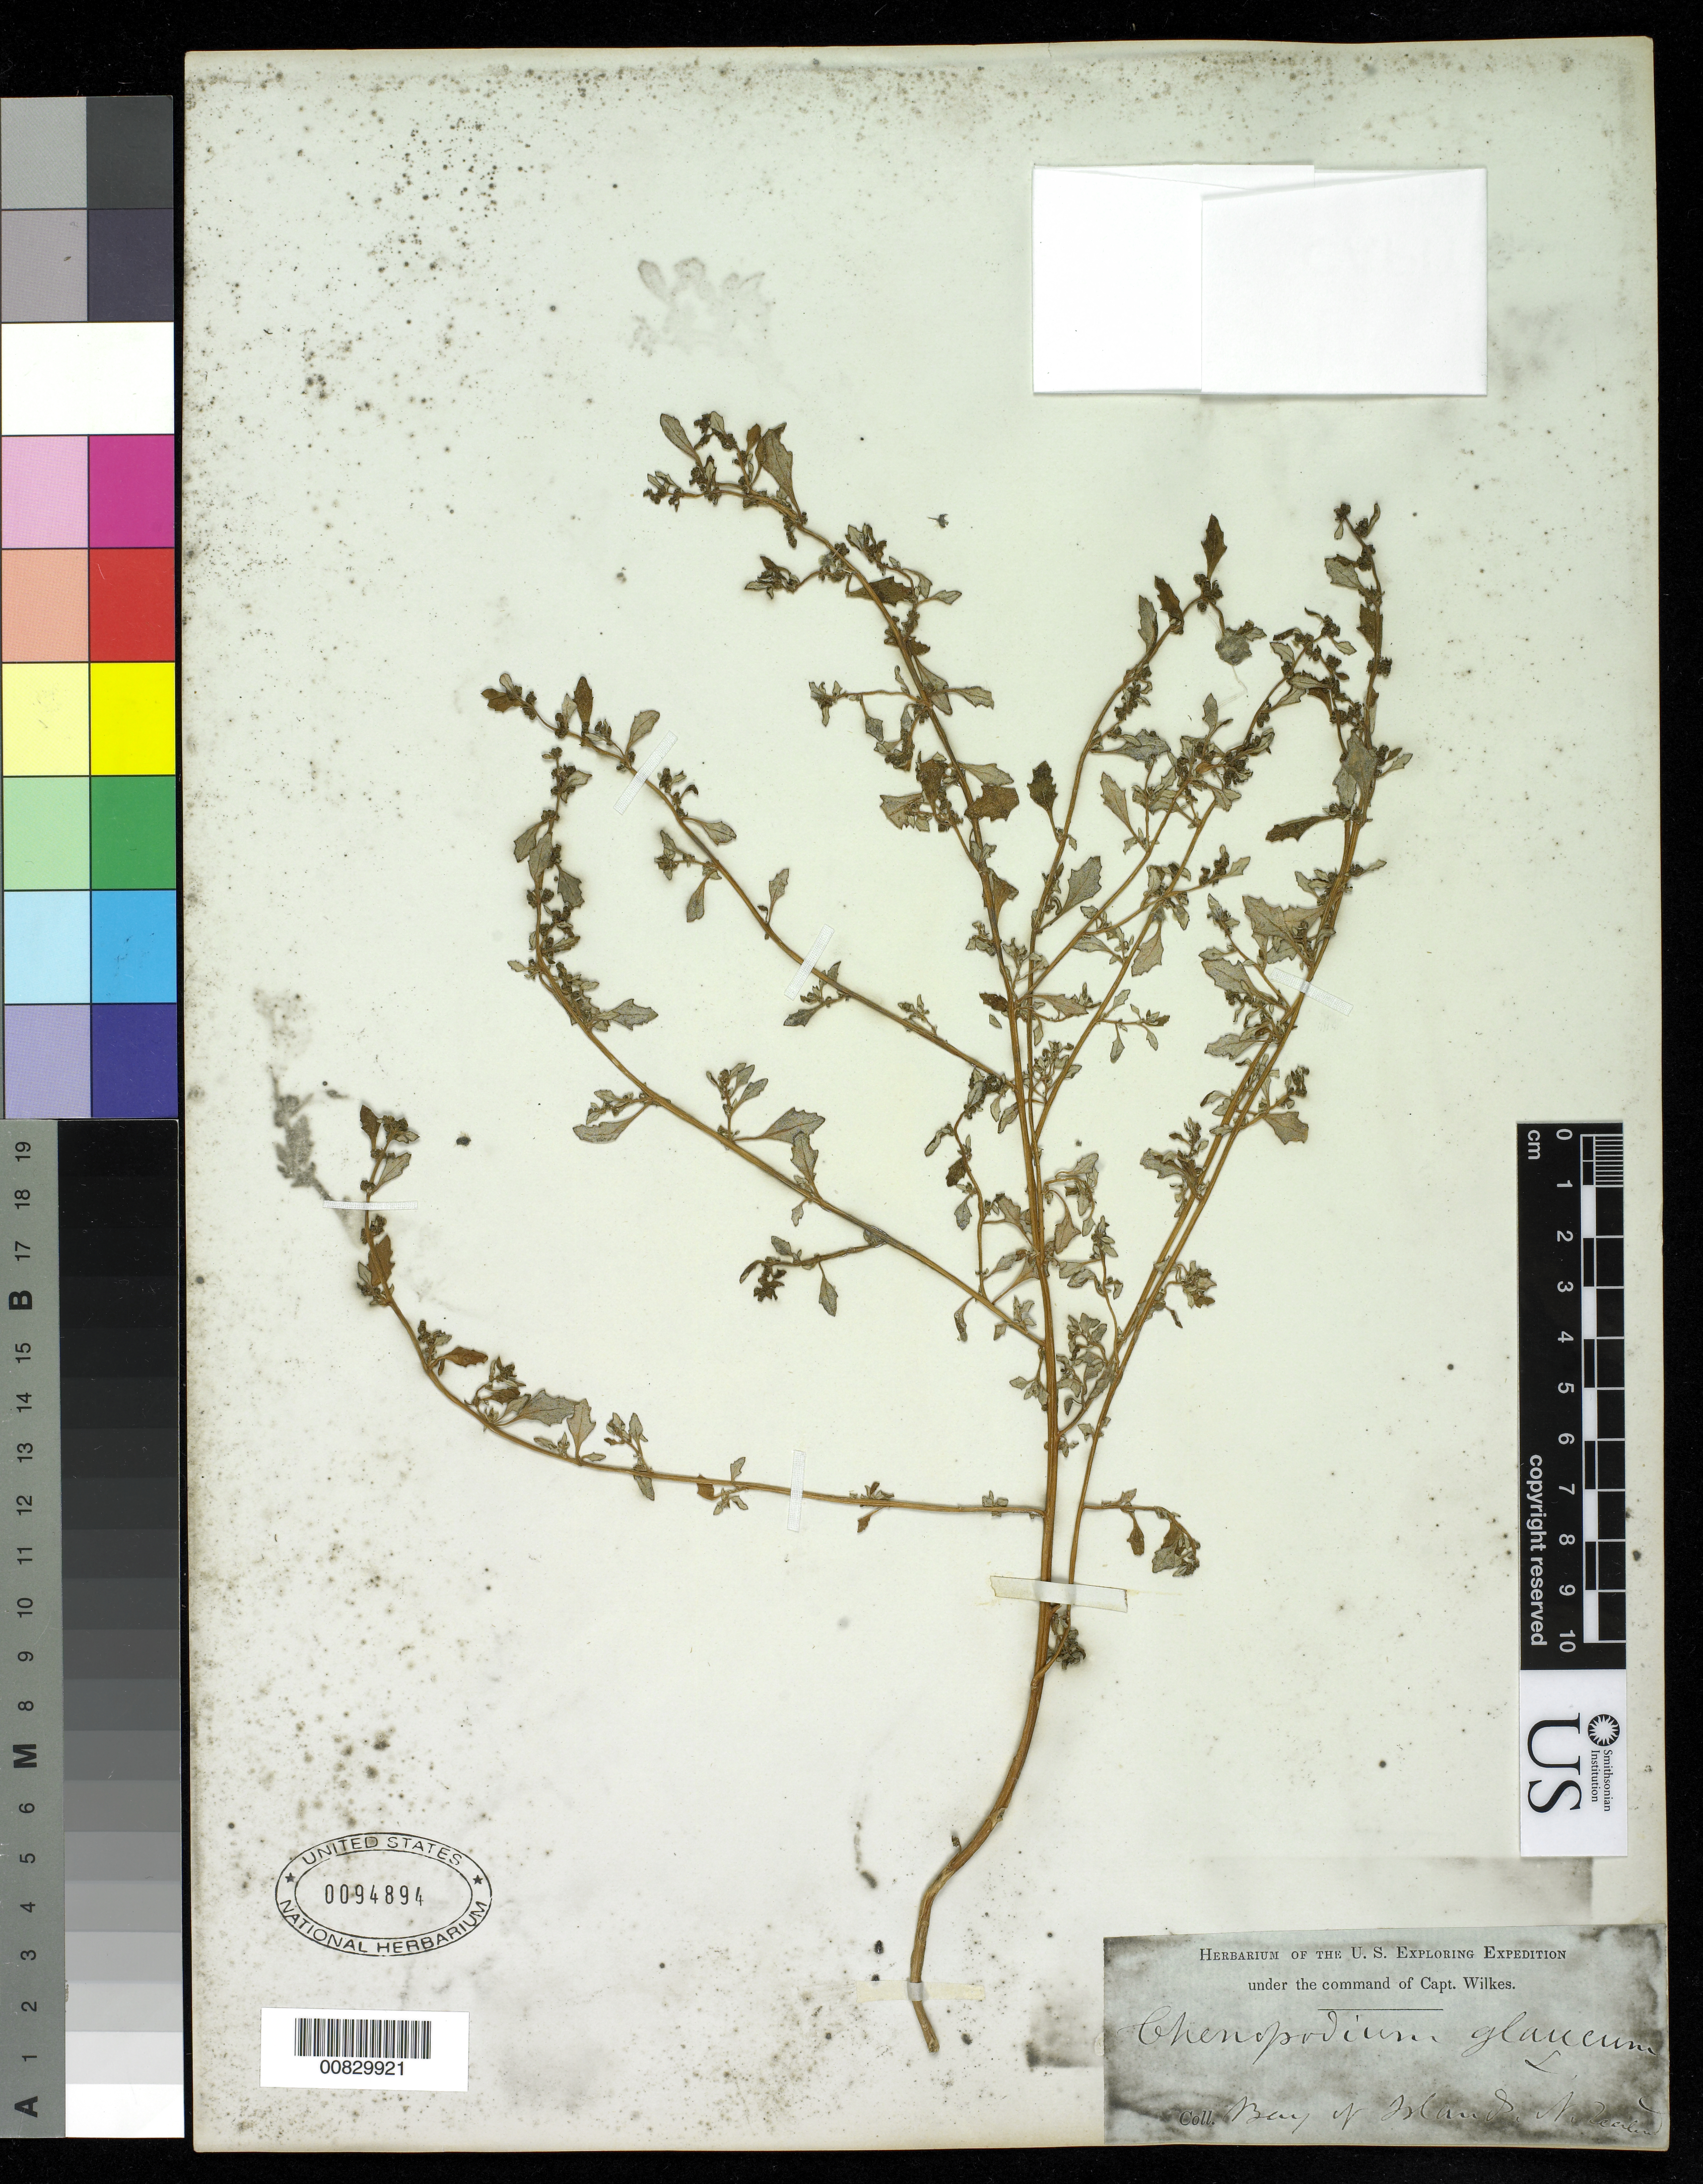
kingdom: Plantae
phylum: Tracheophyta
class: Magnoliopsida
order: Caryophyllales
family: Amaranthaceae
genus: Chenopodium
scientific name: Chenopodium glaucum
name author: L.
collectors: Wilkes Explor. Exped.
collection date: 1838/1842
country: New Zealand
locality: Bay of Islands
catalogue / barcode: US 94894